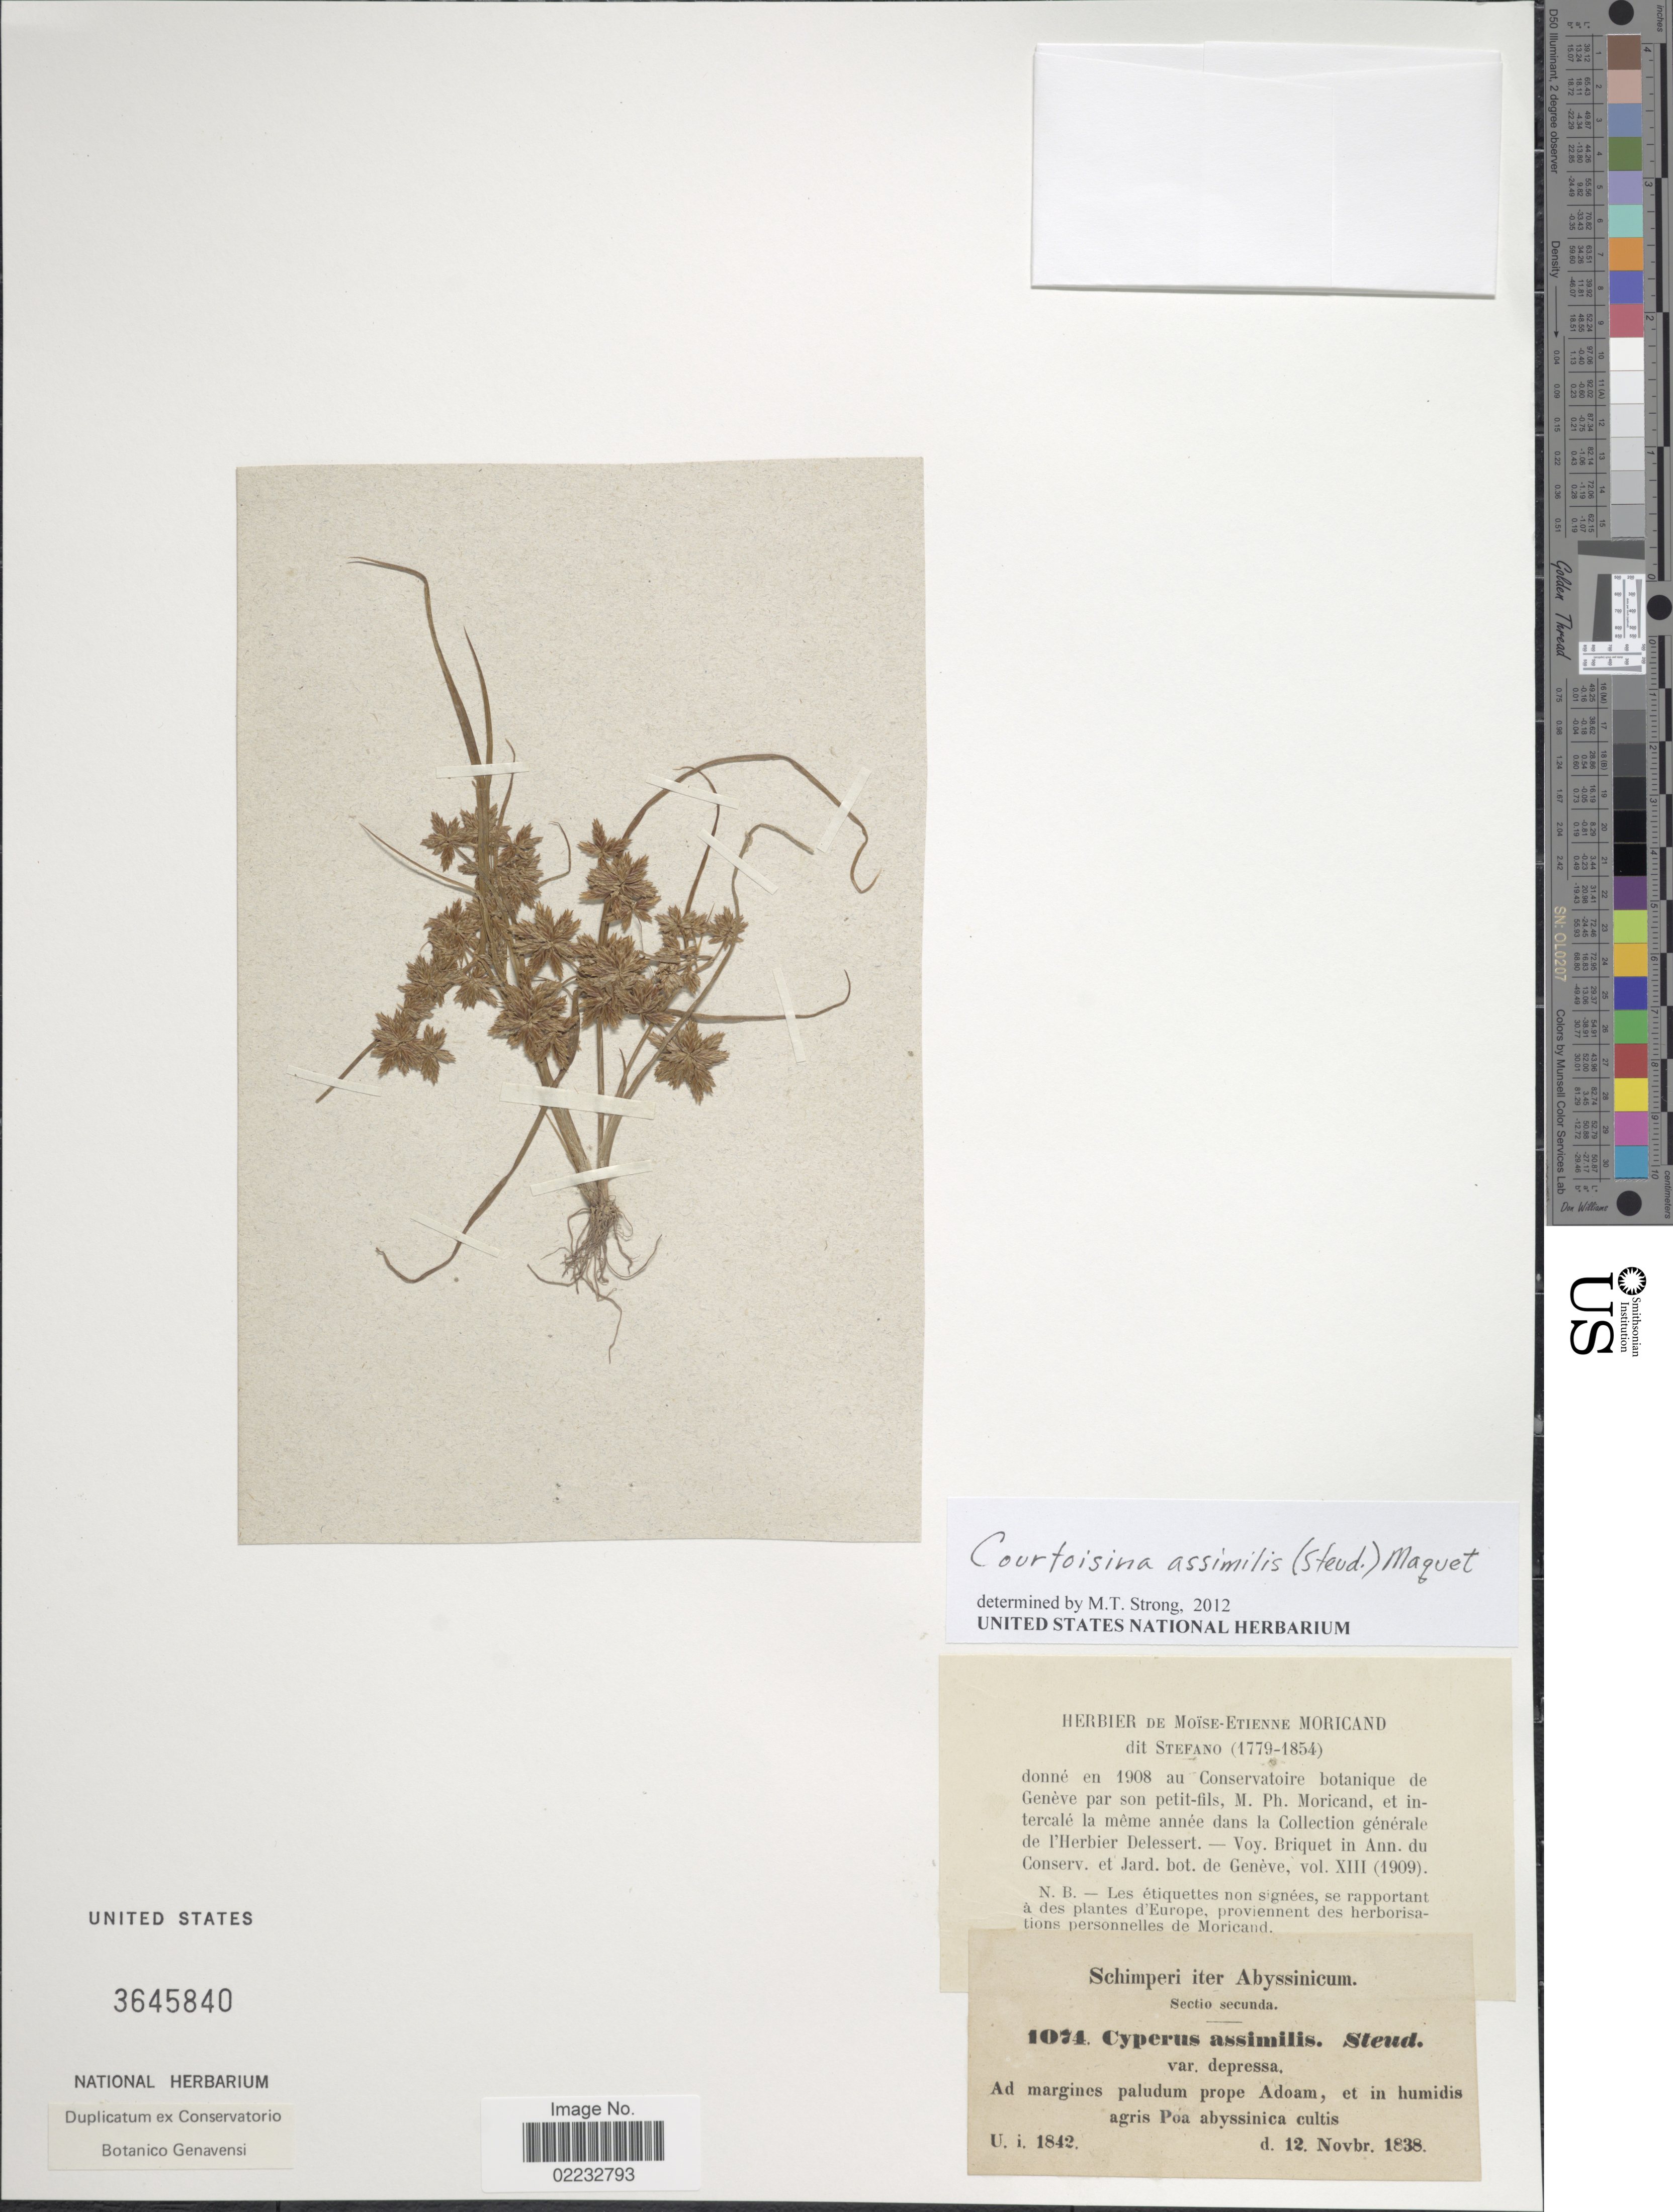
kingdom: Plantae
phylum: Tracheophyta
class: Liliopsida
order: Poales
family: Cyperaceae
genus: Cyperus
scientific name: Cyperus assimilis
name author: Steud.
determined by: Strong, M. T., (US), Smithsonian Institution - National Museum of Natural History (UNITED STATES)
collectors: -. Schimper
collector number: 1074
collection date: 1838-11-12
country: Eritrea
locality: Iter Abyssinicum, ad margines paludum prope Adoam, et in humidis agris Poa abyssinica cultis.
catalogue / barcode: US 3645840